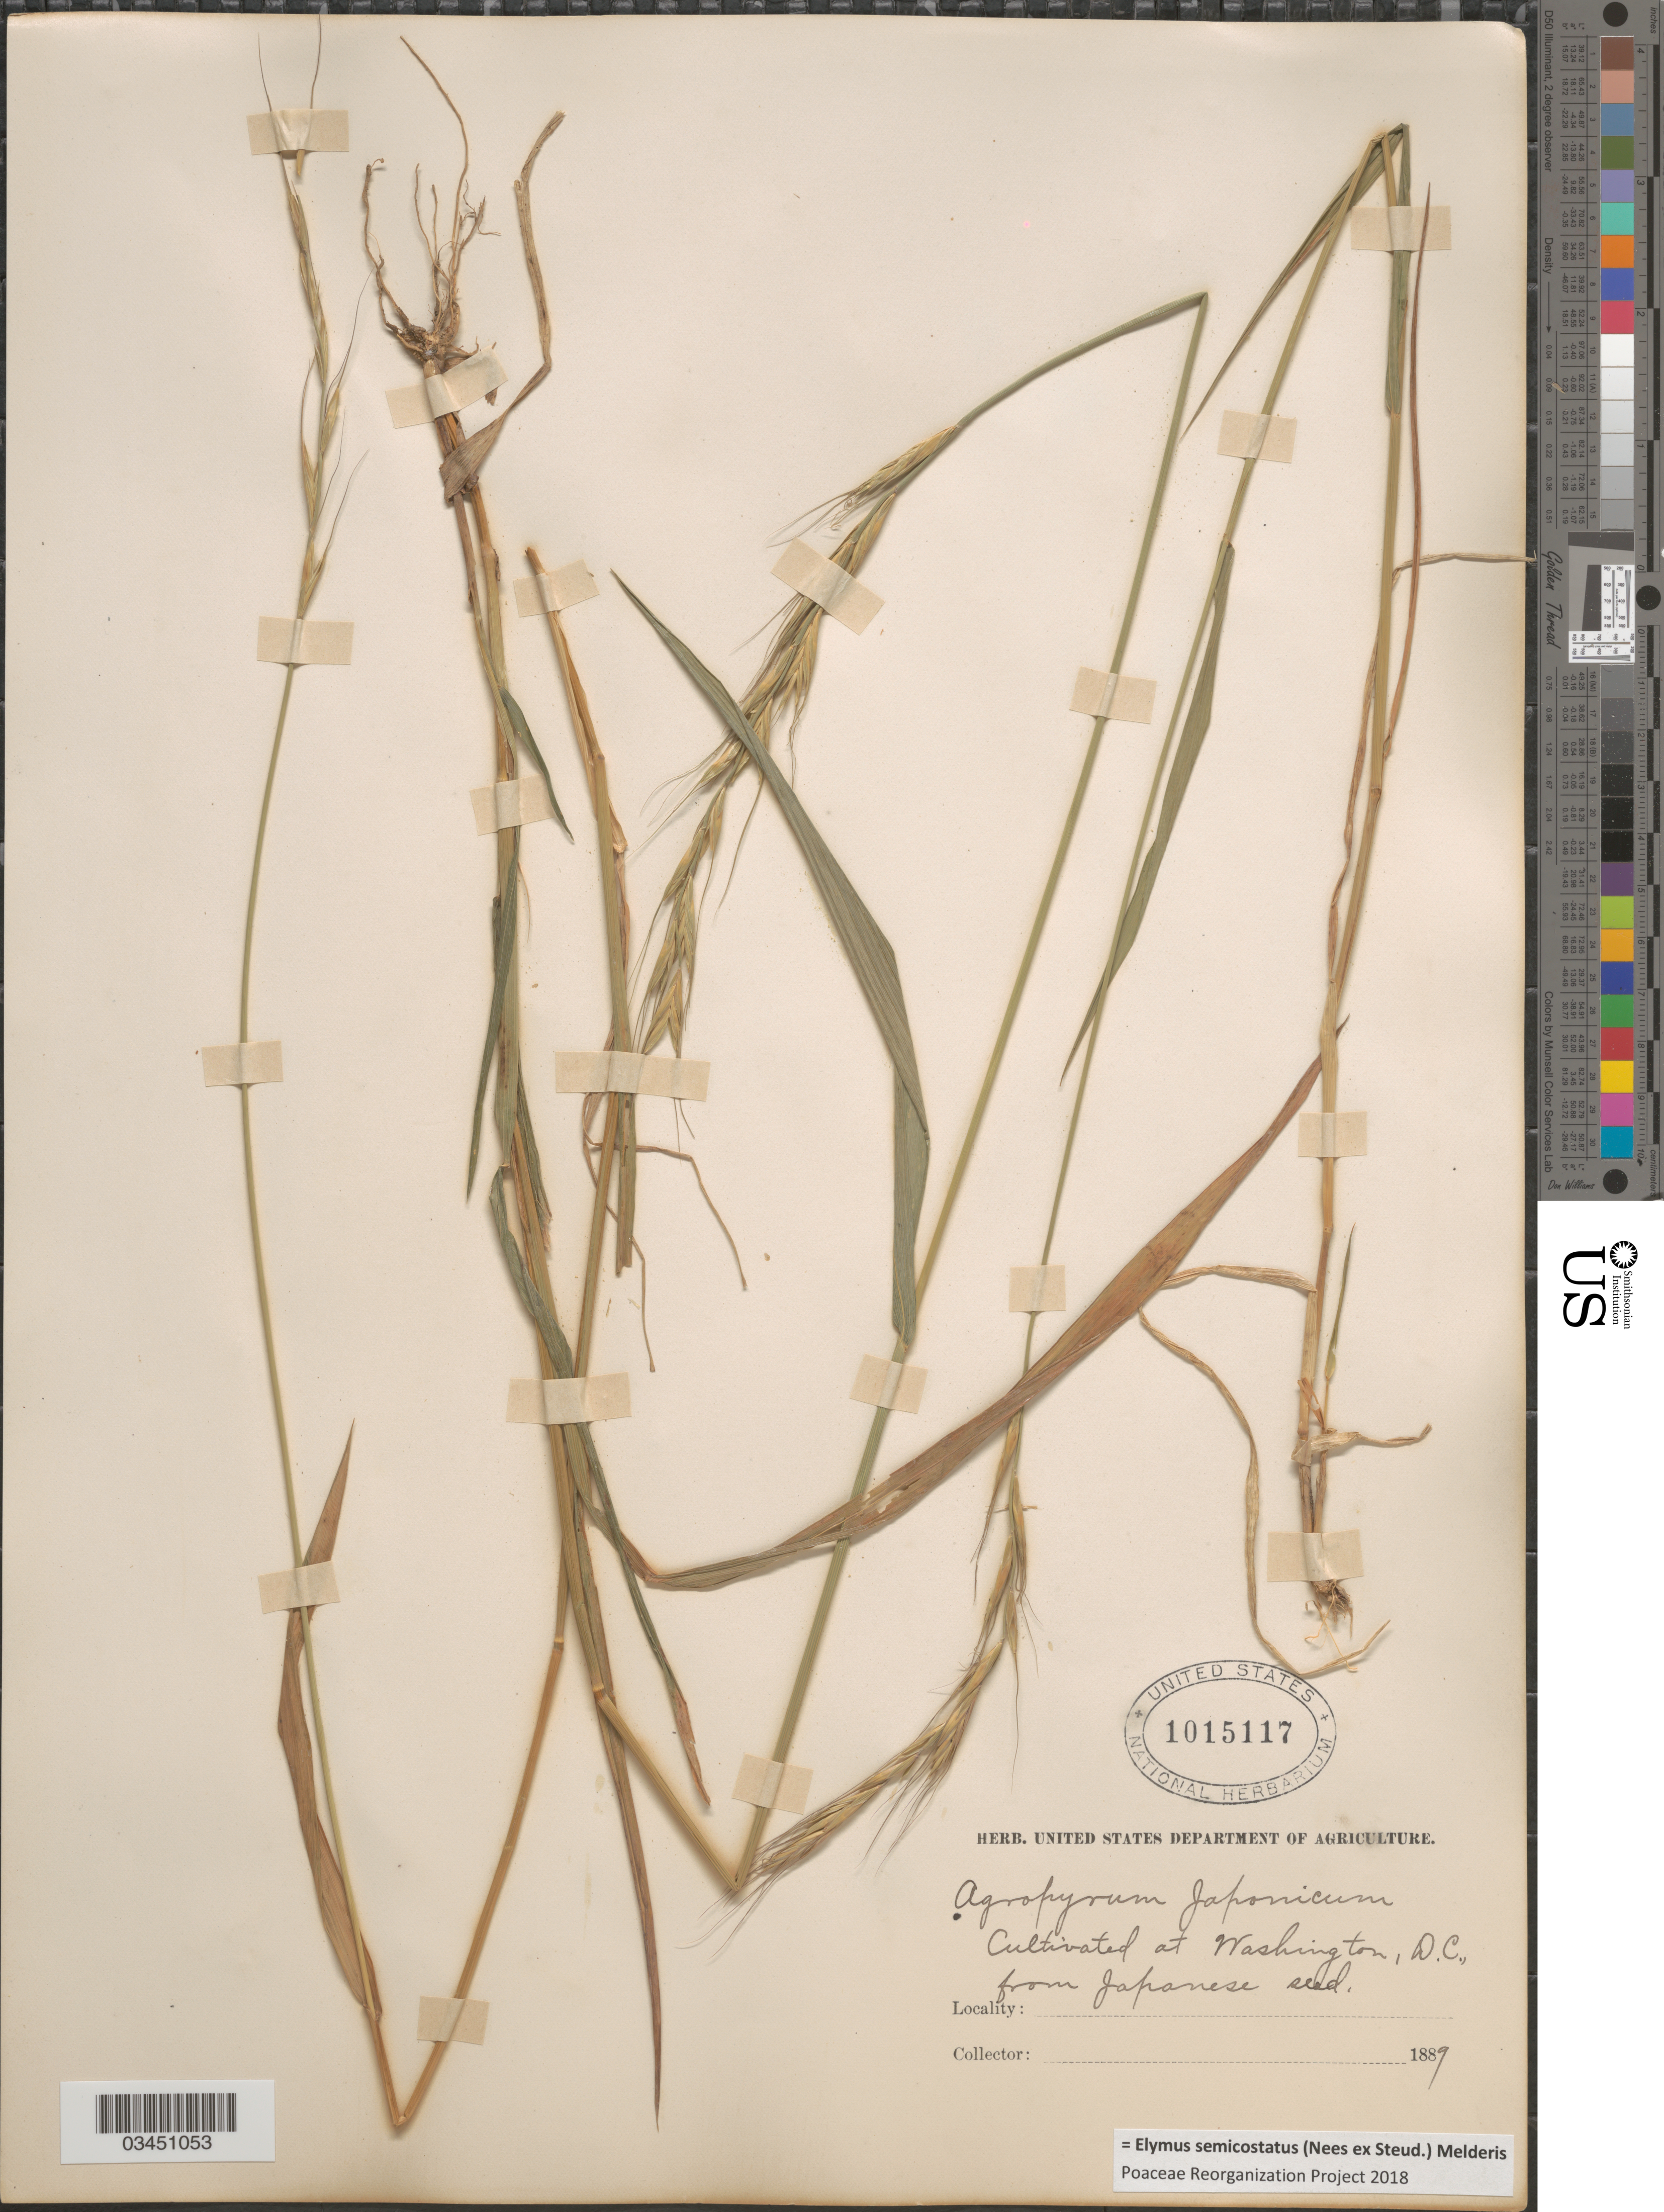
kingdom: Plantae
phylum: Tracheophyta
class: Liliopsida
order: Poales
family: Poaceae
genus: Elymus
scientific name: Elymus semicostatus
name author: (Nees ex Steud.) Melderis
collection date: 1889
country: United States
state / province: District of Columbia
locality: Washington, D.C.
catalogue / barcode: US 1015117